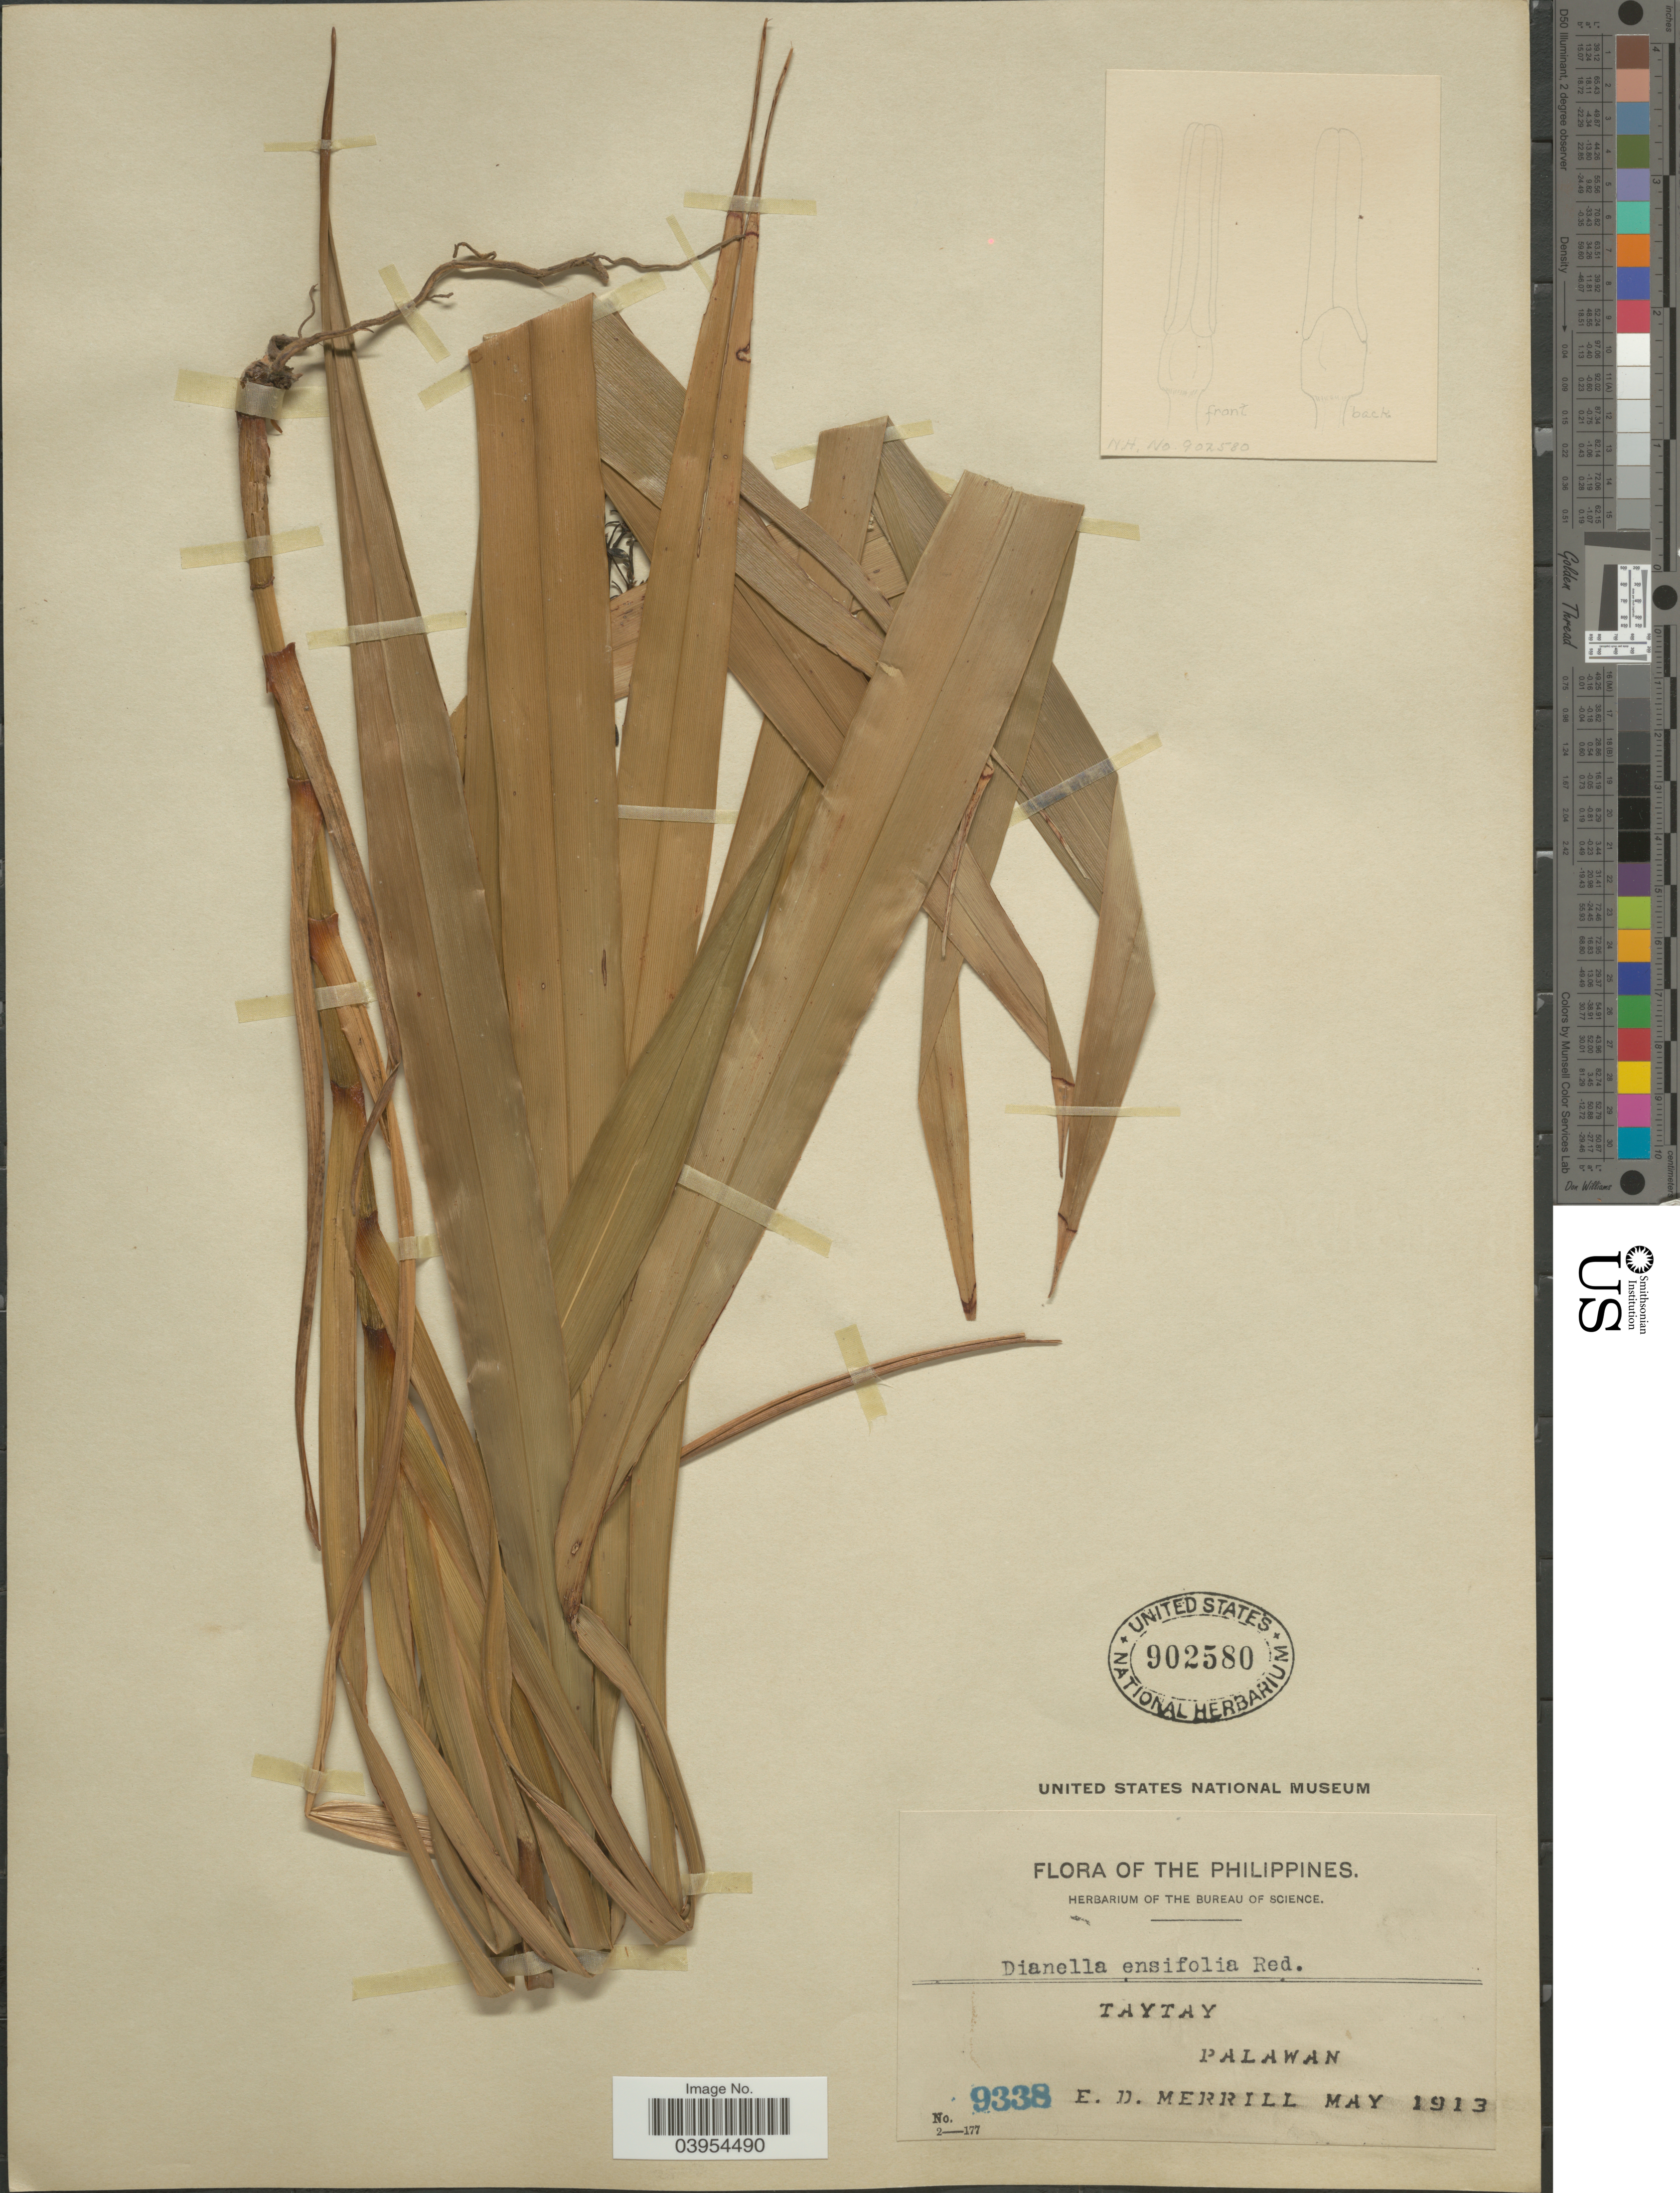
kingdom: Plantae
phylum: Tracheophyta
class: Liliopsida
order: Asparagales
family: Asphodelaceae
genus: Dianella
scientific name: Dianella ensifolia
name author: (L.) DC.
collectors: E. D. Merrill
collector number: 9338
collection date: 1913-05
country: Philippines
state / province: Mimaropa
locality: Taytay. Palawan.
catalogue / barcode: US 902580